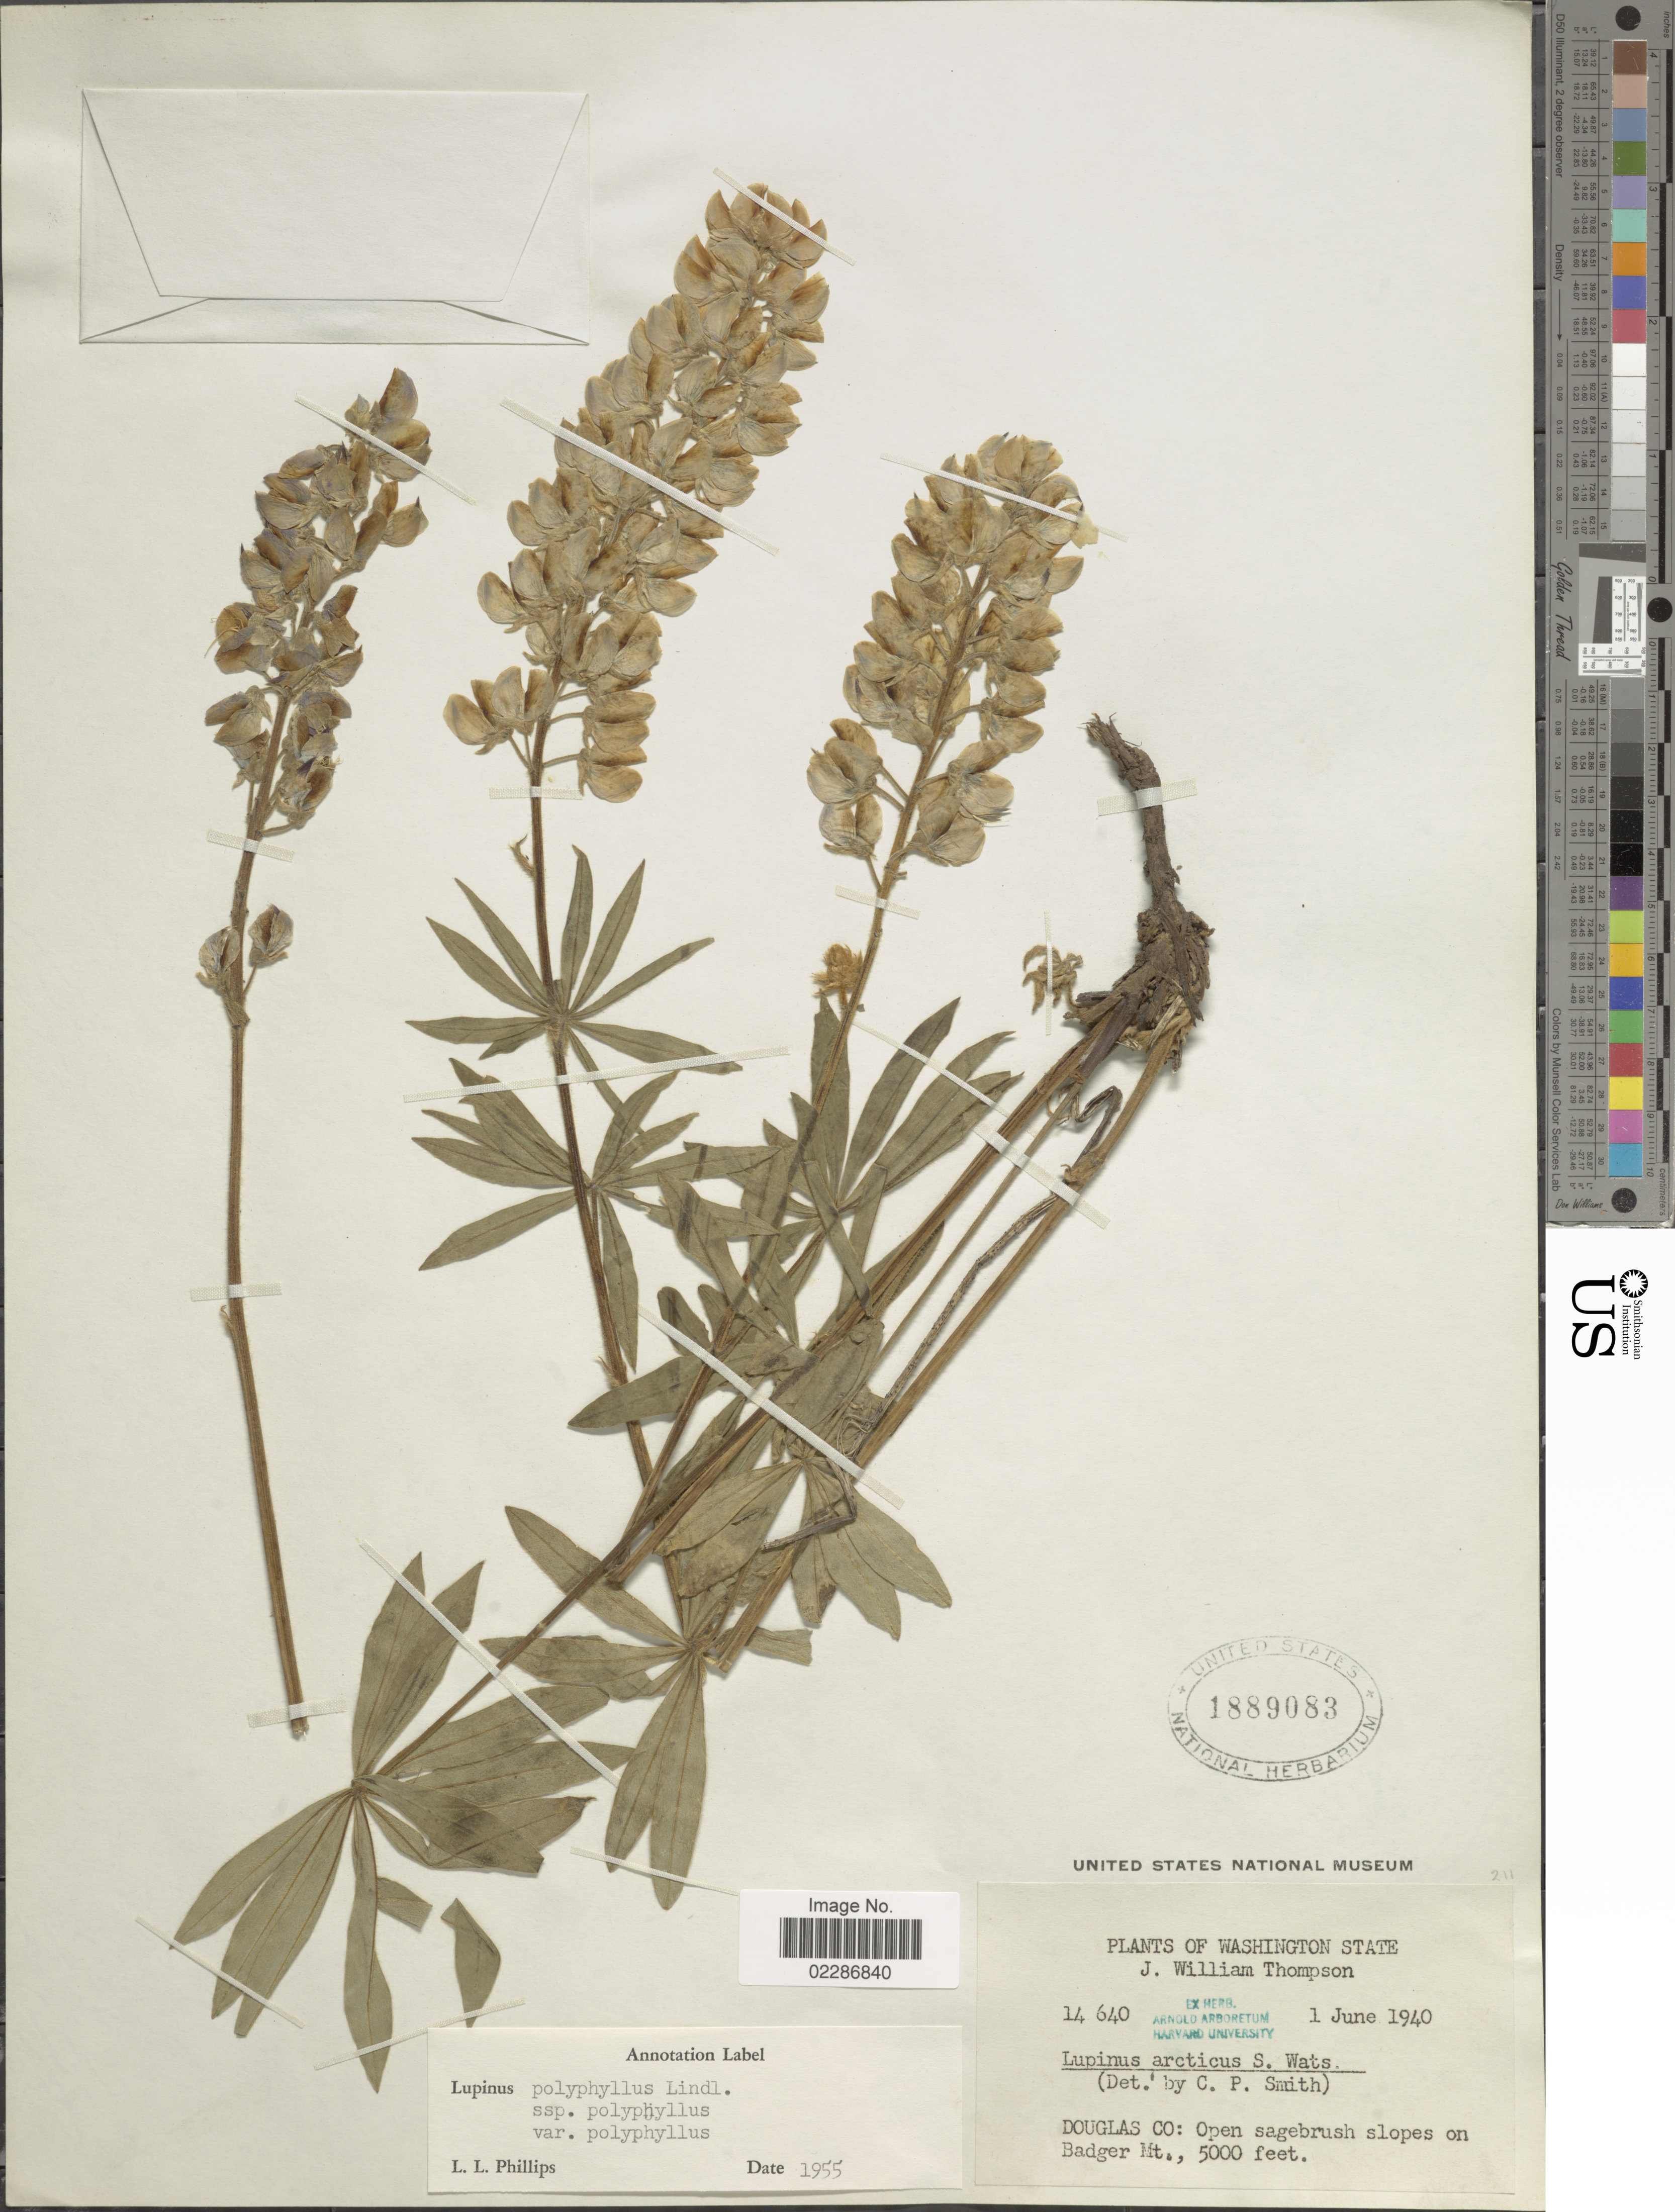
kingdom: Plantae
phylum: Tracheophyta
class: Magnoliopsida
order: Fabales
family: Fabaceae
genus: Lupinus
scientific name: Lupinus polyphyllus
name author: Lindl.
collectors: J. W. Thompson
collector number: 14640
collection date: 1940-06-01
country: United States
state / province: Washington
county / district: Douglas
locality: Douglas Co: Open sagebrushes slopes on Badger Mt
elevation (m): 1524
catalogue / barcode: US 1889083